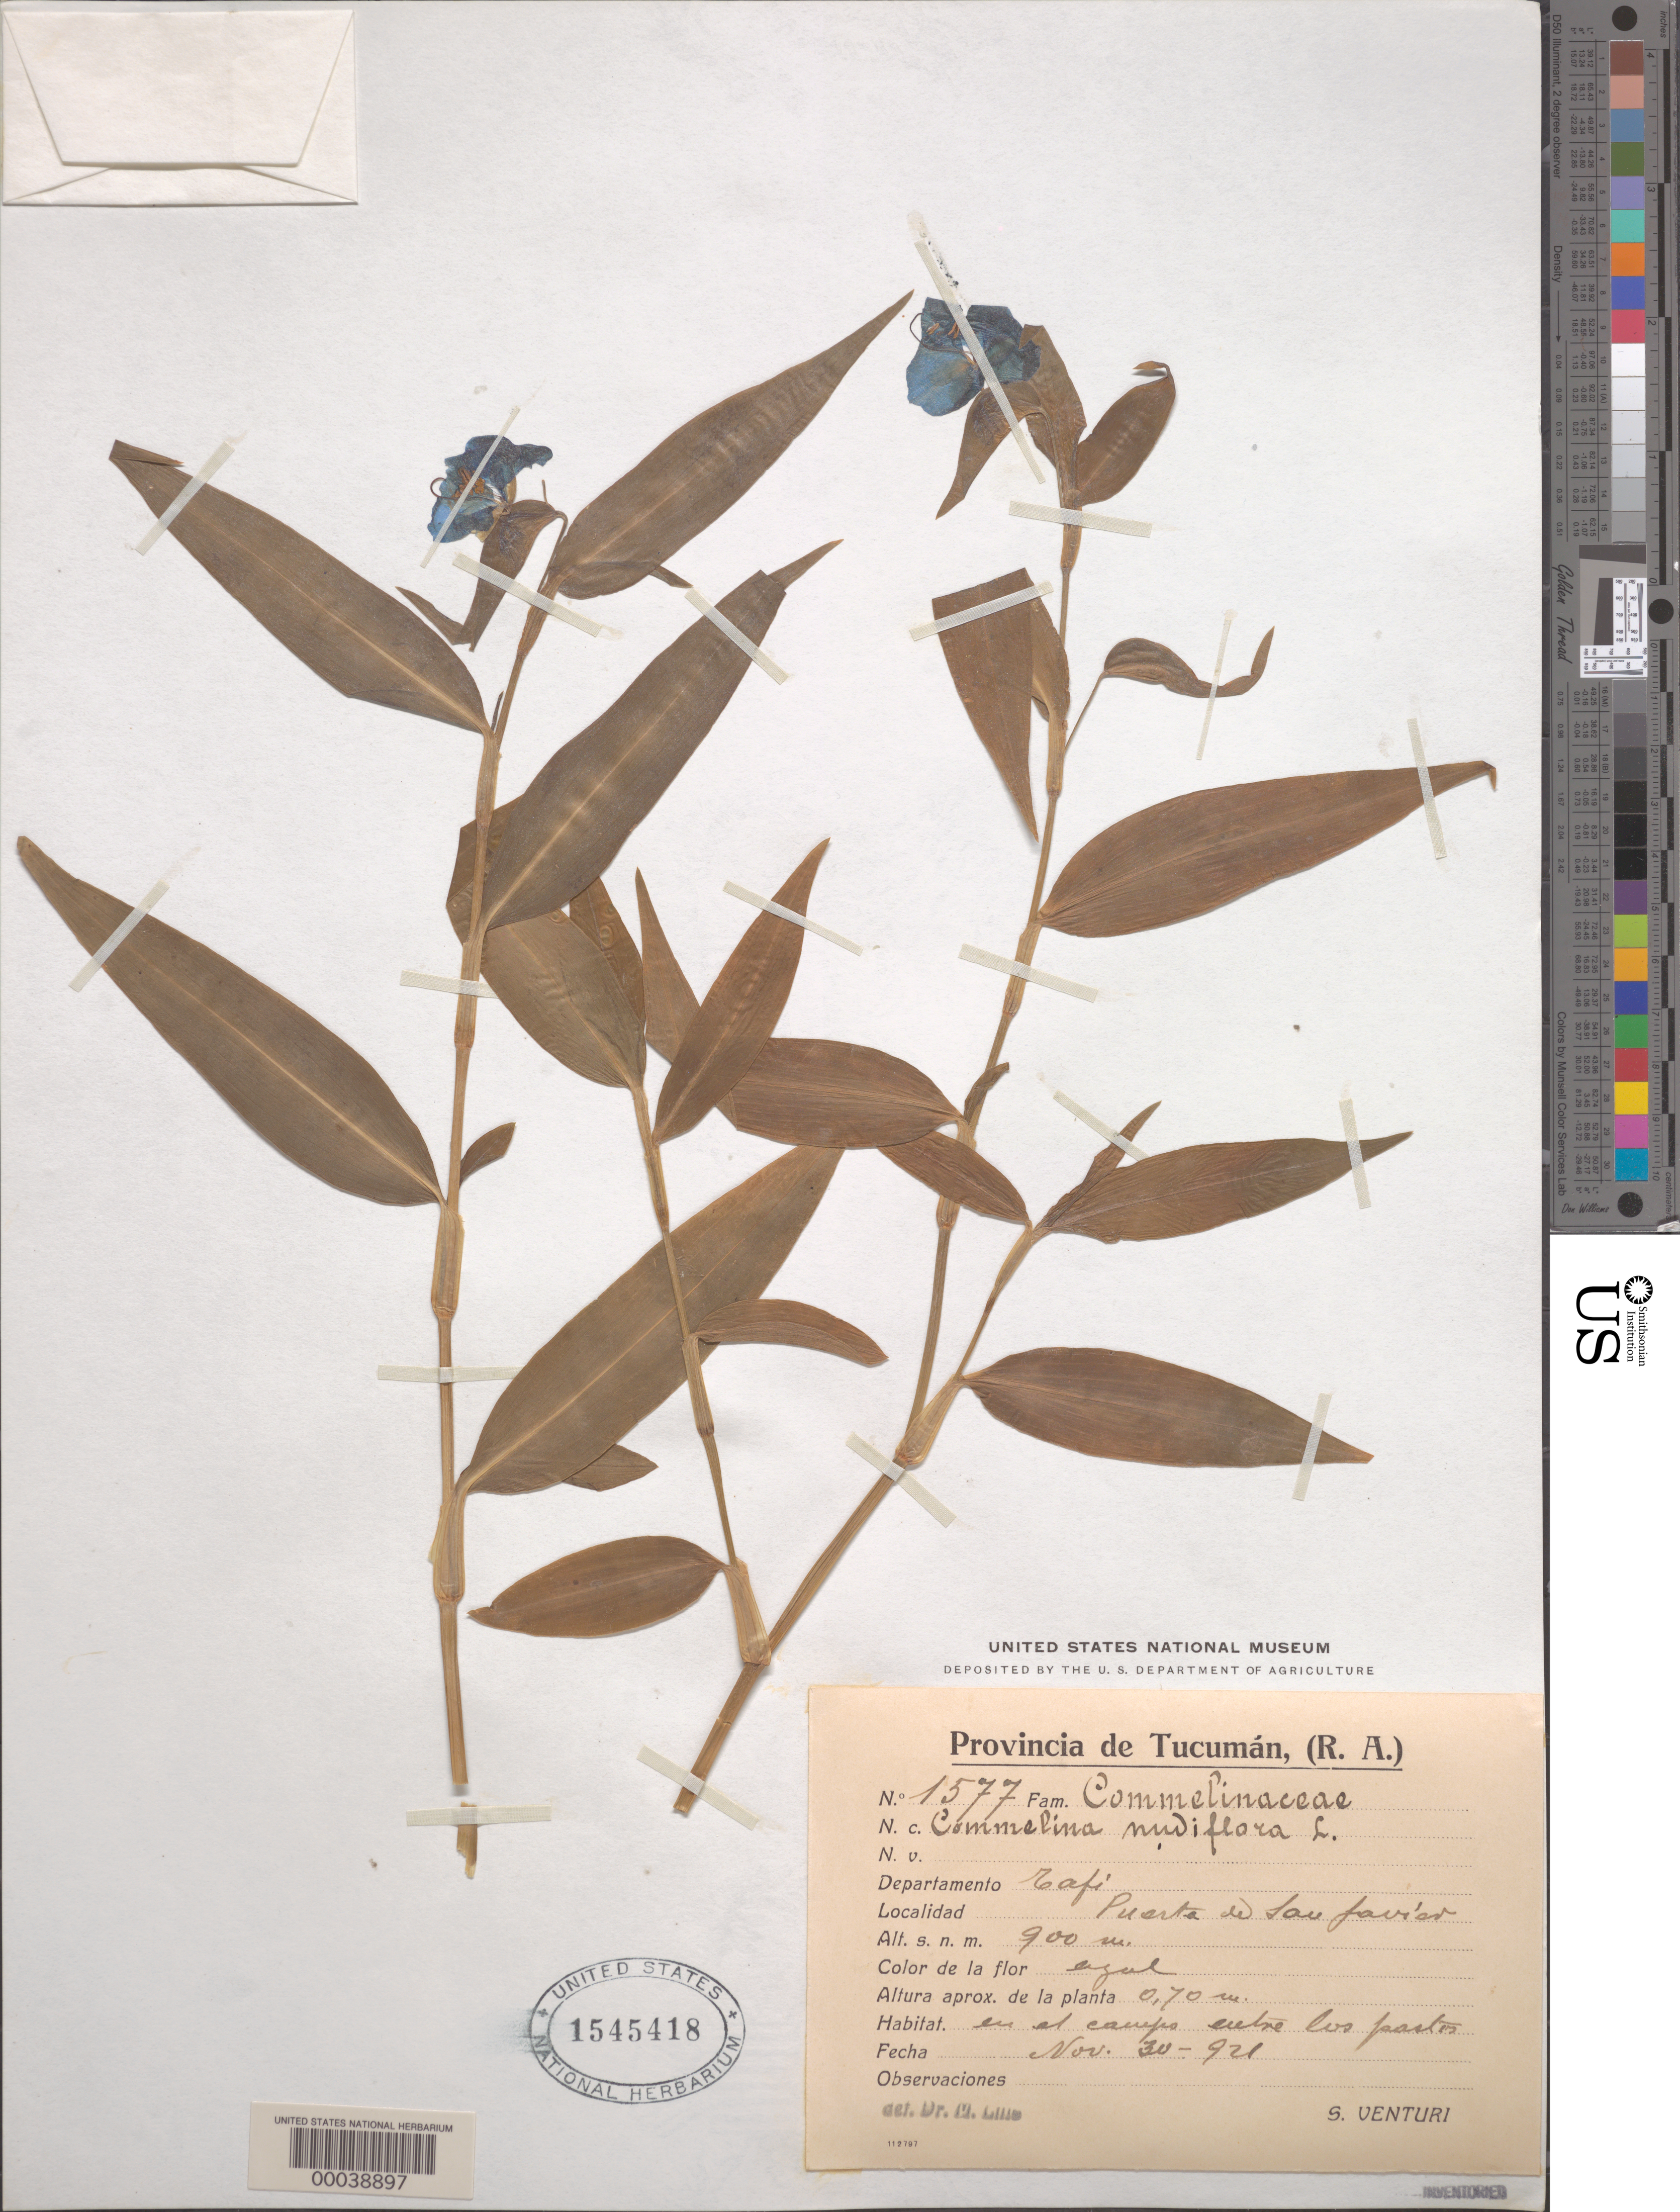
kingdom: Plantae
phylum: Tracheophyta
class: Liliopsida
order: Commelinales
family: Commelinaceae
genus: Commelina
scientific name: Commelina quitensis var. mandonii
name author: C.B. Clarke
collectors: S. Venturi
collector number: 1577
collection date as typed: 30 Nov 1921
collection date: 1921-11-30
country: Argentina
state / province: Tucumán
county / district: Tafí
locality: Puerto de los Javier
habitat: Field between pastures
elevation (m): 900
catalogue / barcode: US 1545418